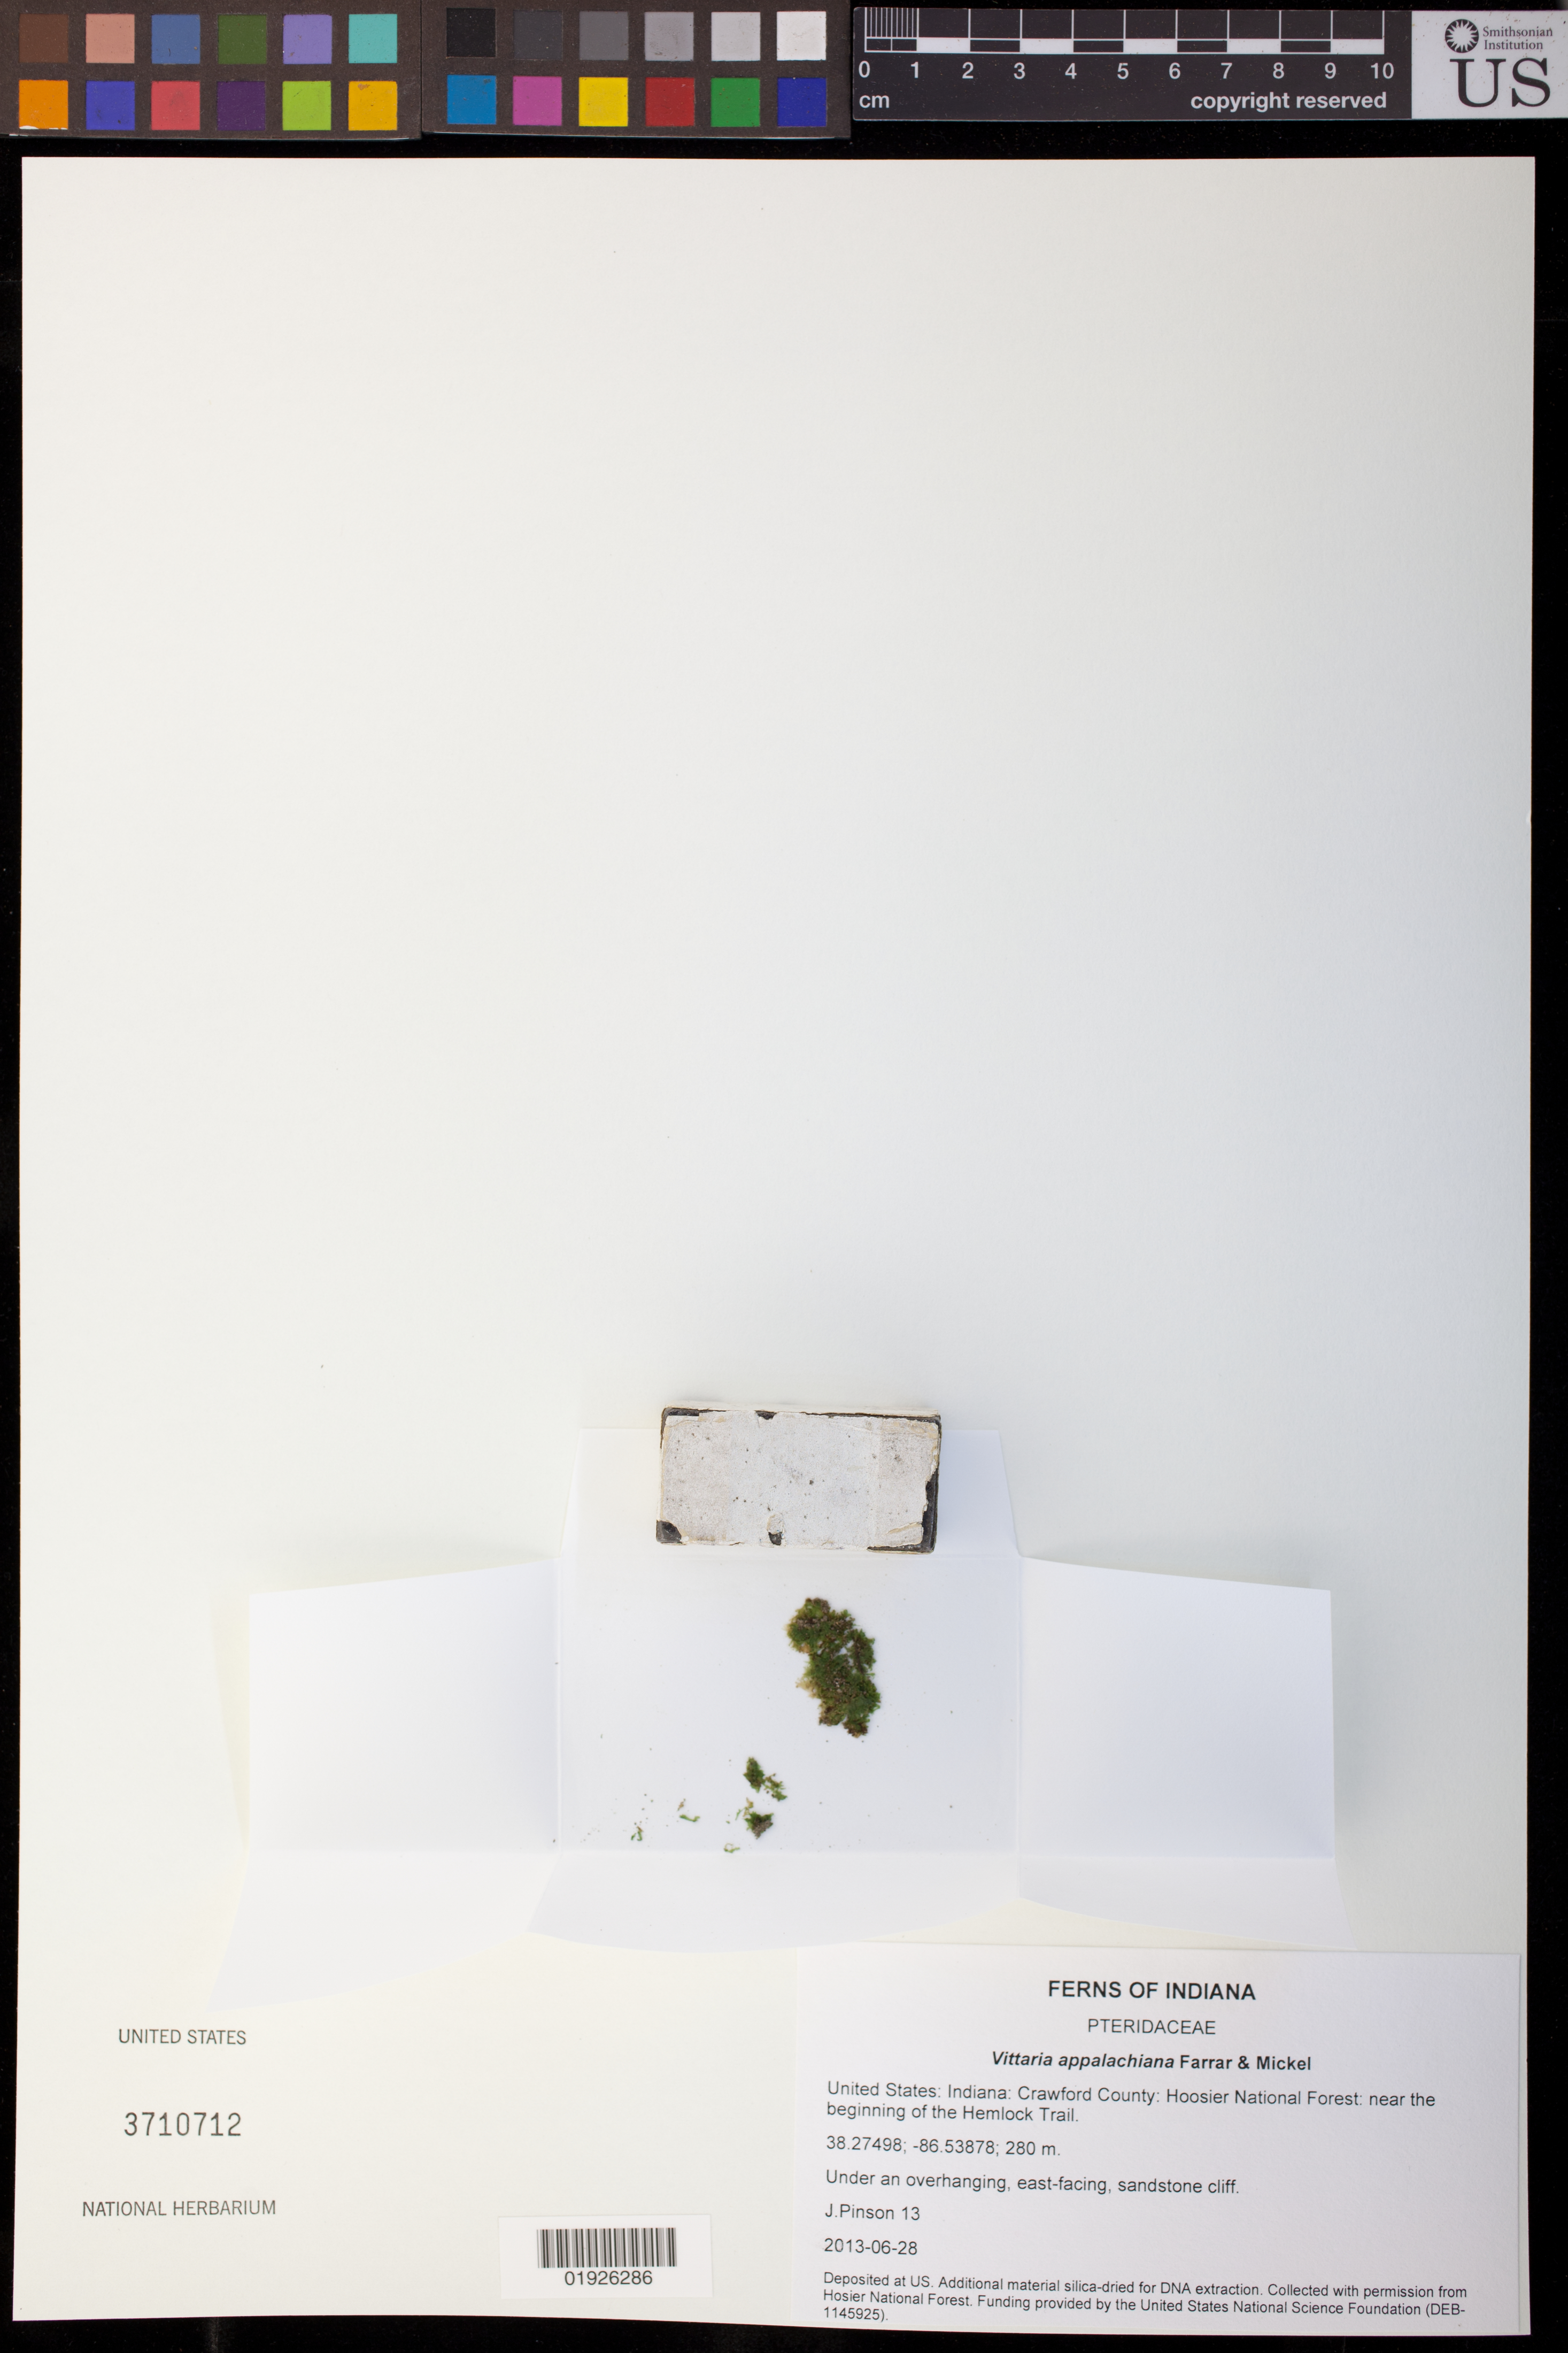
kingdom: Plantae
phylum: Tracheophyta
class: Polypodiopsida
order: Polypodiales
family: Pteridaceae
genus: Vittaria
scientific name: Vittaria appalachiana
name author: Farrar & Mickel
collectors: J. Pinson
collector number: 13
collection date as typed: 2013-06-28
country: United States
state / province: Indiana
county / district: Crawford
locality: Hoosier National Forest: near the beginning of the Hemlock Trail.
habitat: Under an overhanging, east-facing, sandstone cliff.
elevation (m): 280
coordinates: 38.27498, -86.53878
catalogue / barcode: US 3710712